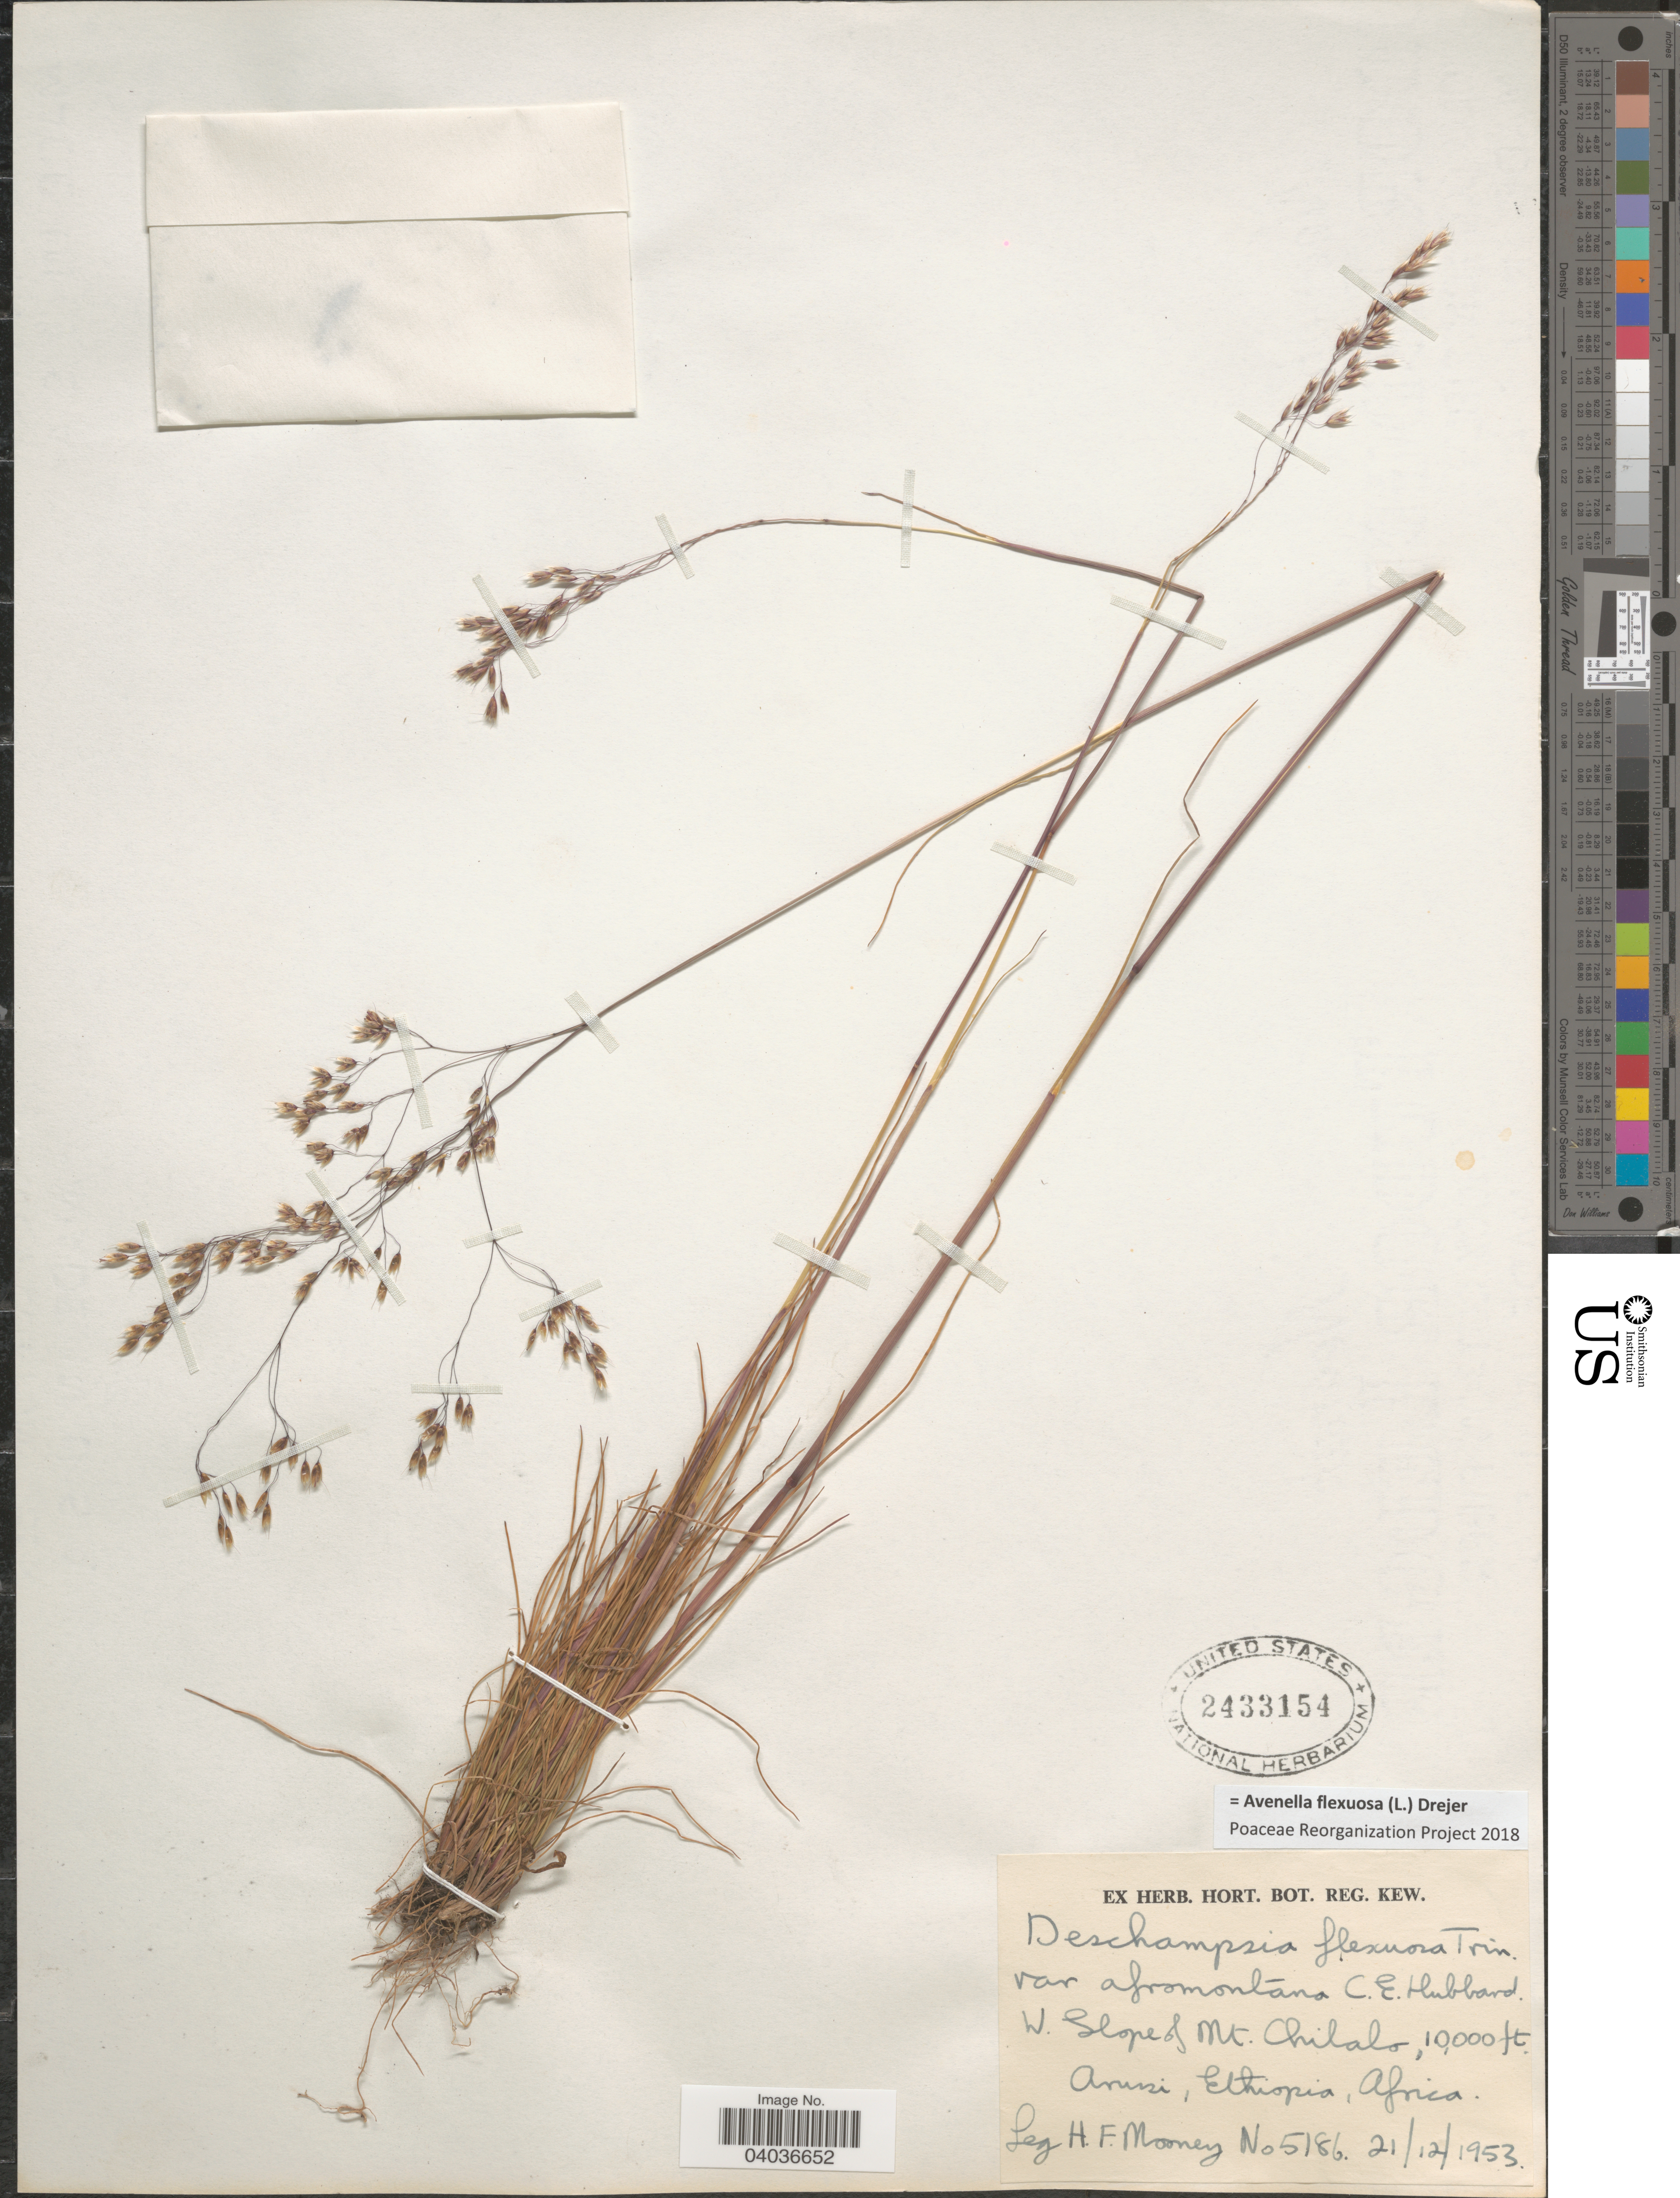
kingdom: Plantae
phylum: Tracheophyta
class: Liliopsida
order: Poales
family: Poaceae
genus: Avenella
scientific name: Avenella flexuosa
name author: (L.) Drejer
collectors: H. Mooney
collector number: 5186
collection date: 1953-12-21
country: Ethiopia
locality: W. Slope of Mt. Chilalo, Arussi.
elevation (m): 3048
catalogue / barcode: US 2433154